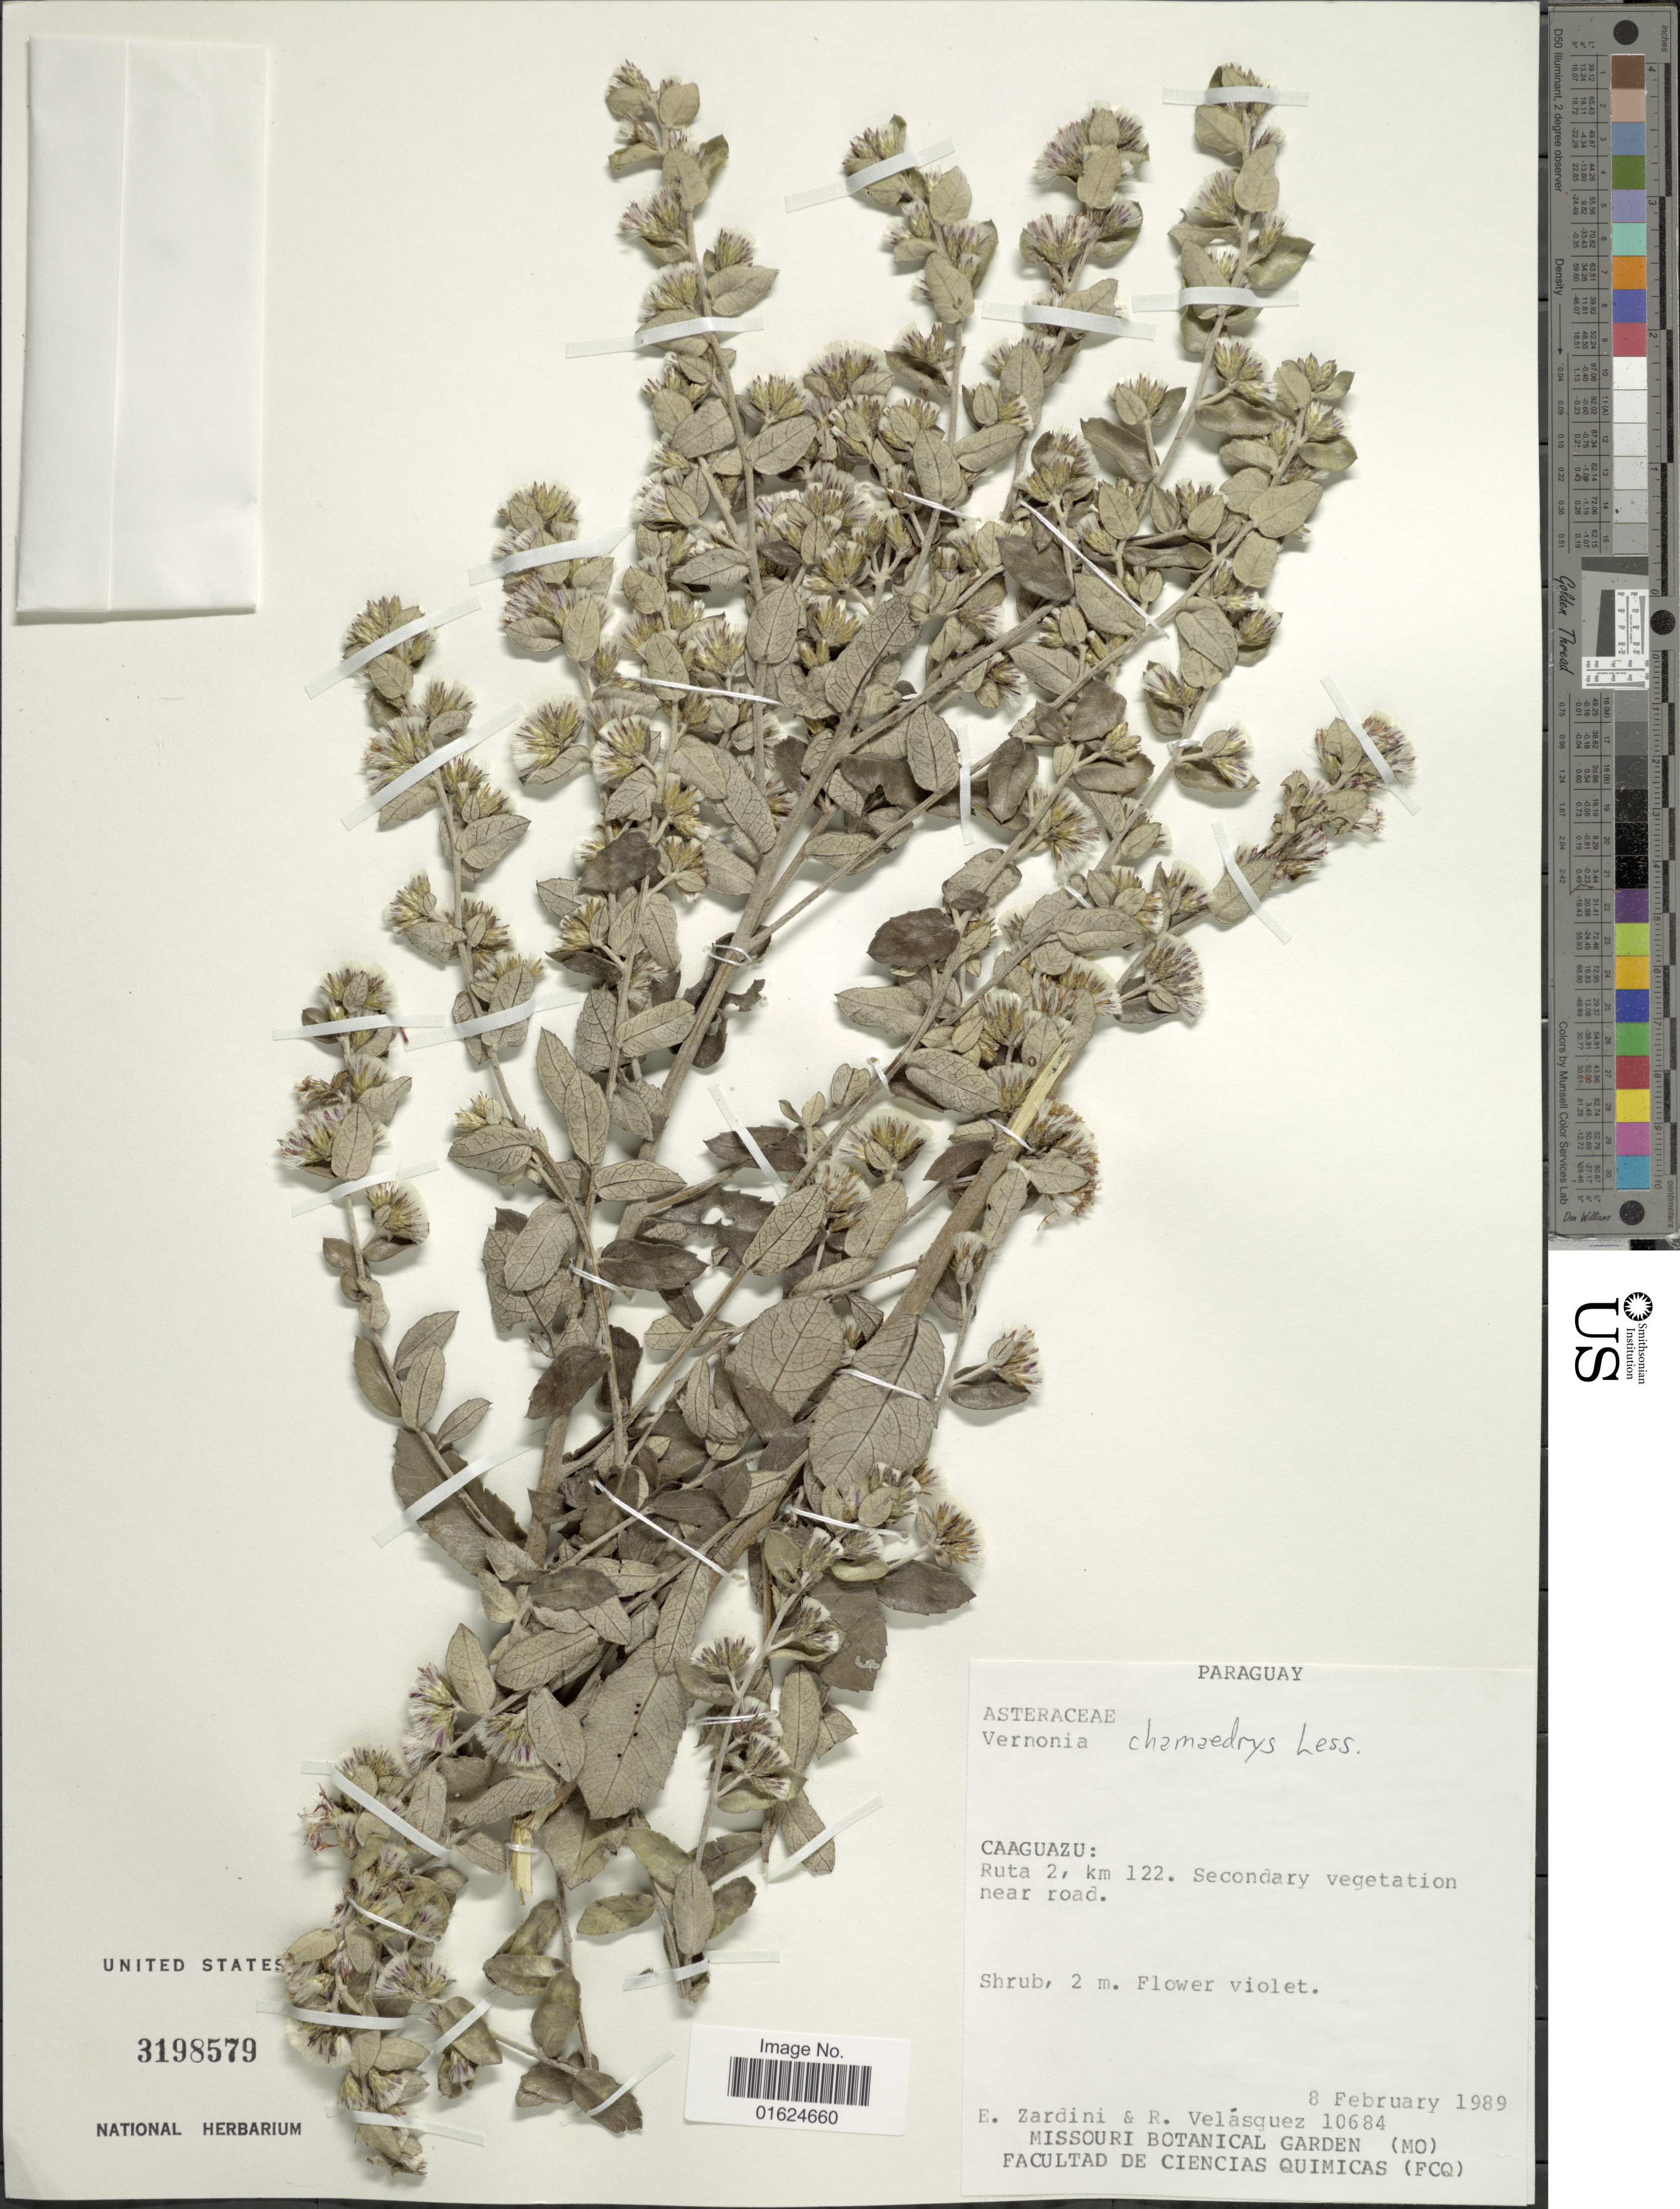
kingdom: Plantae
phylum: Tracheophyta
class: Magnoliopsida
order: Asterales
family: Asteraceae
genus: Vernonanthura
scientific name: Vernonanthura chamaedrys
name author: (Less.) H. Rob.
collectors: E. M. Zardini & R. Velásquez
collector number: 10684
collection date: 1989-02-08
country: Paraguay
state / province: Caaguazu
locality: Ruta 2, km 122. Secondary vegetation near road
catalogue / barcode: US 3198579